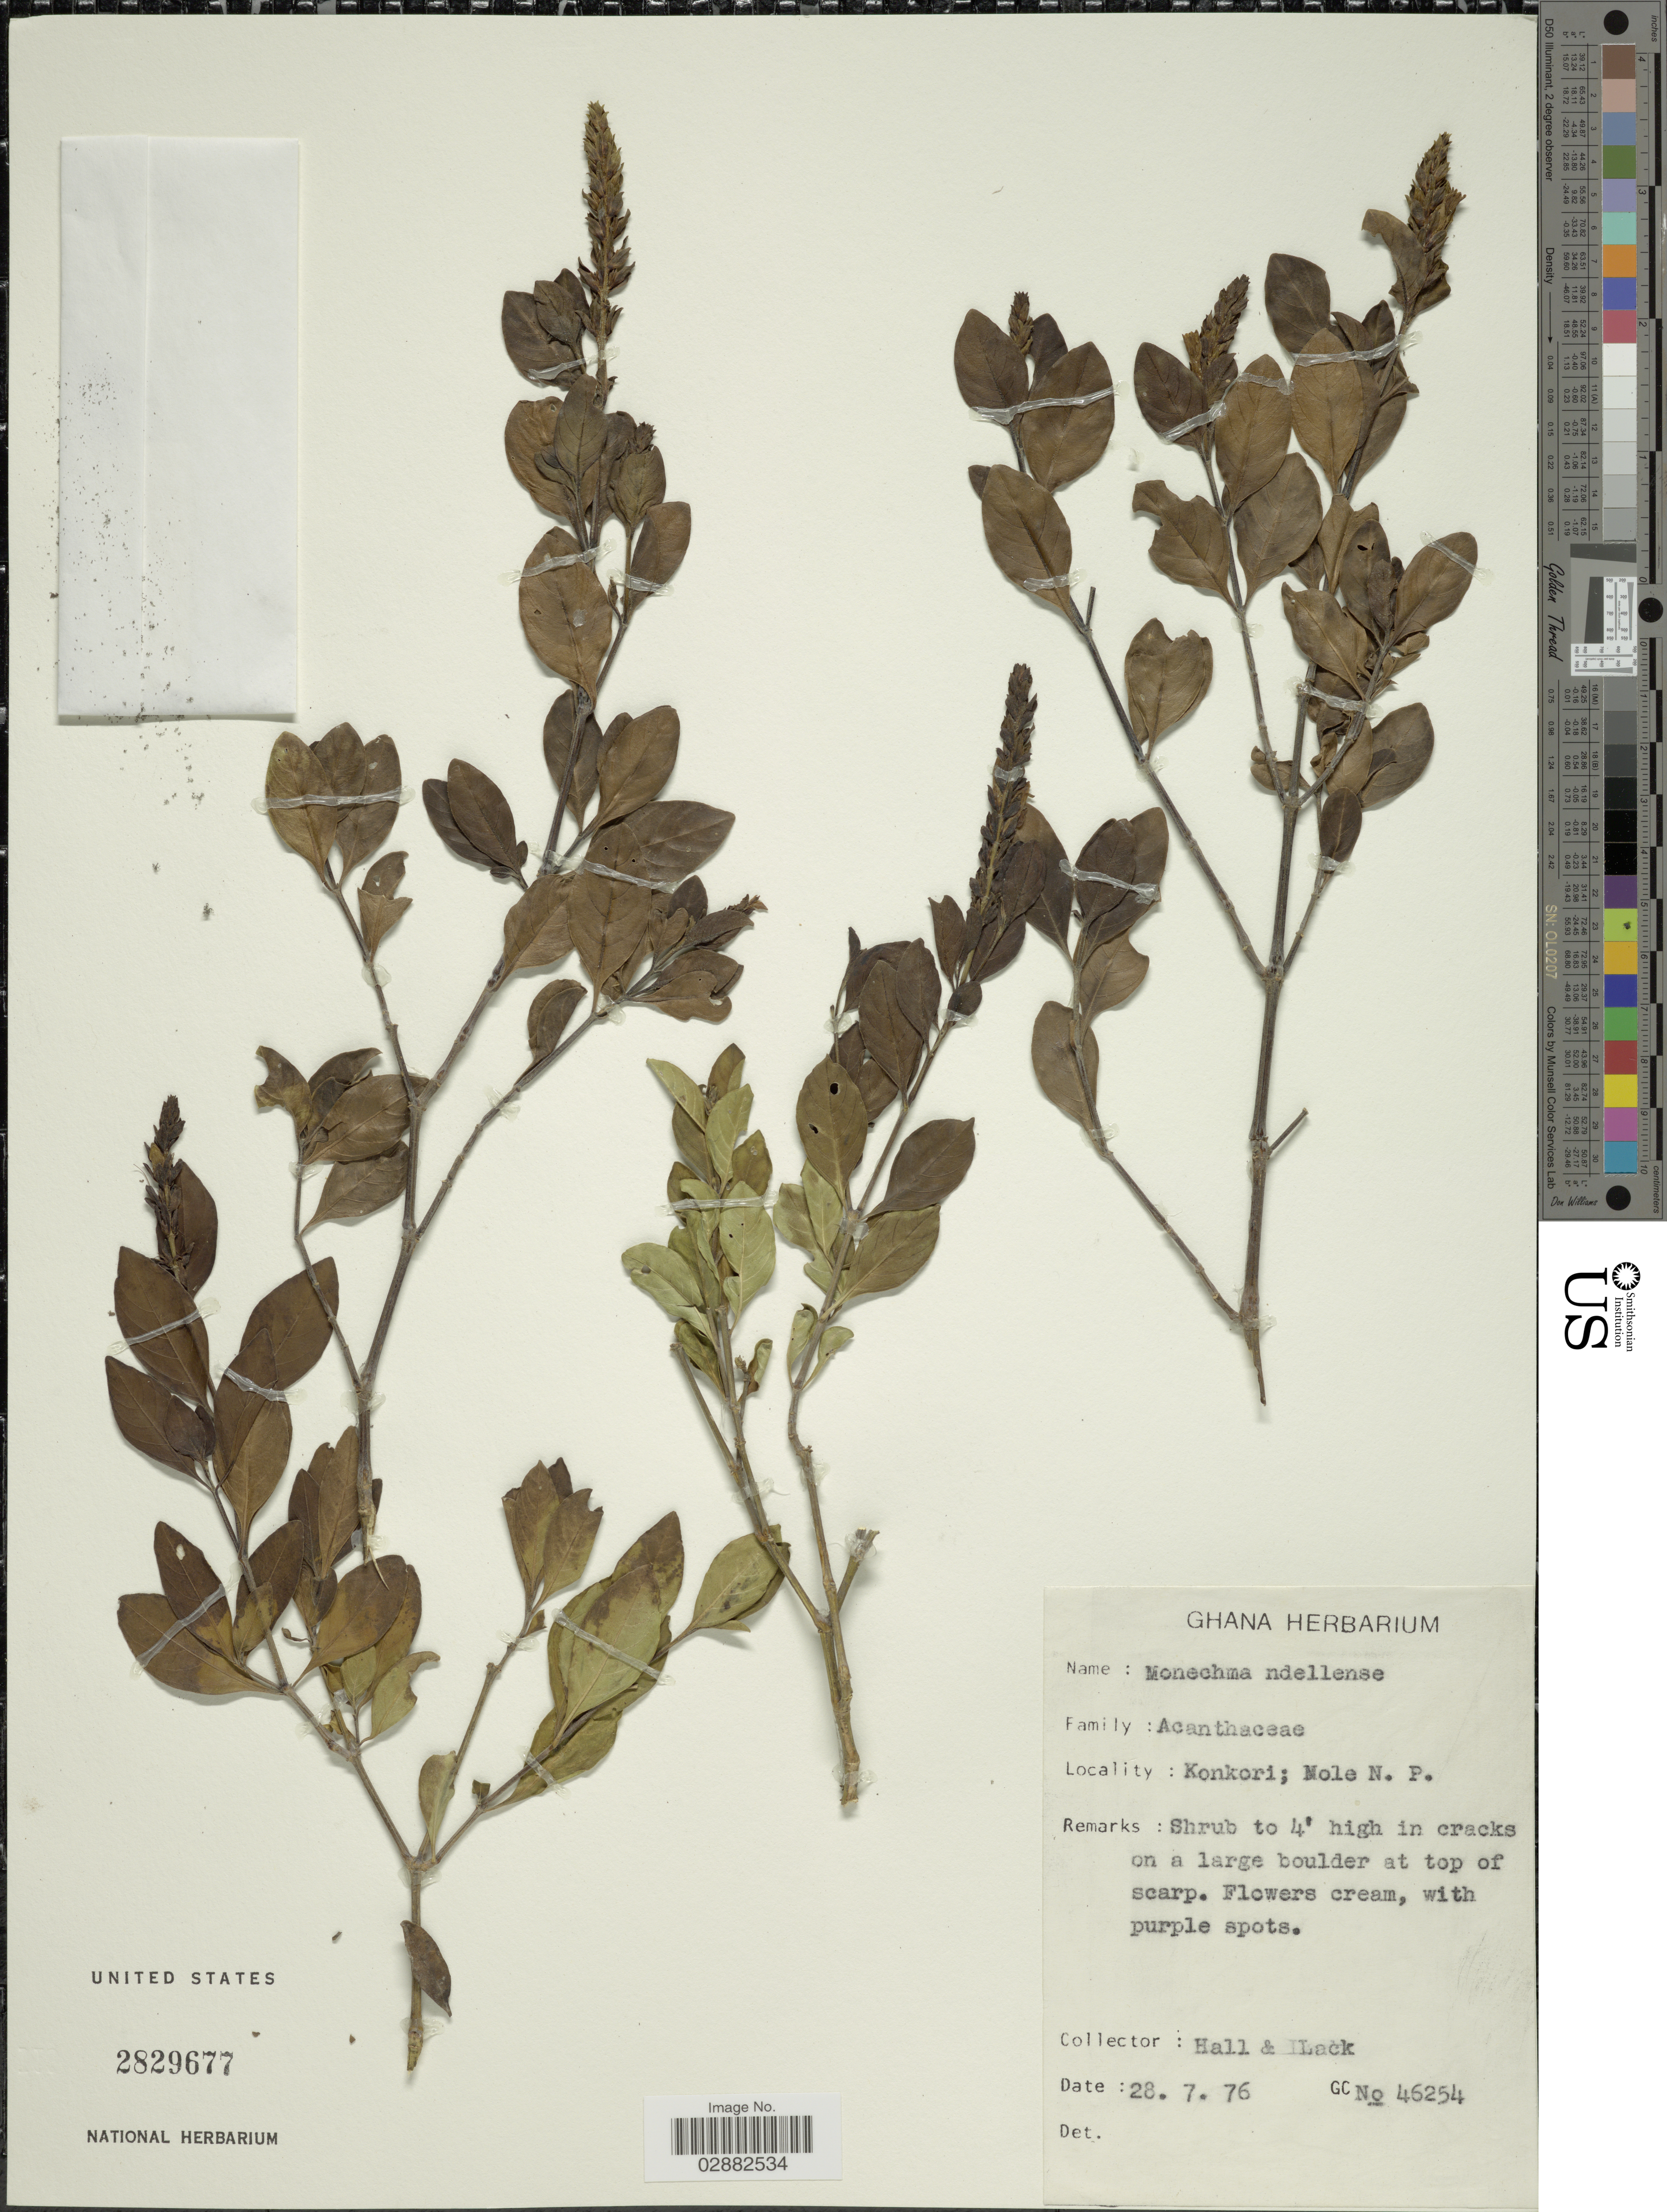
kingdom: Plantae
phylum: Tracheophyta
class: Magnoliopsida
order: Lamiales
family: Acanthaceae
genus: Justicia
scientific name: Justicia ndellensis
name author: Lindau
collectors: -- Hall & Lack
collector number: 46254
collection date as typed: Transcribed d/m/y: 28/7/76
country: Ghana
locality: Konkori; Mole N.P.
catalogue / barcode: US 2829677